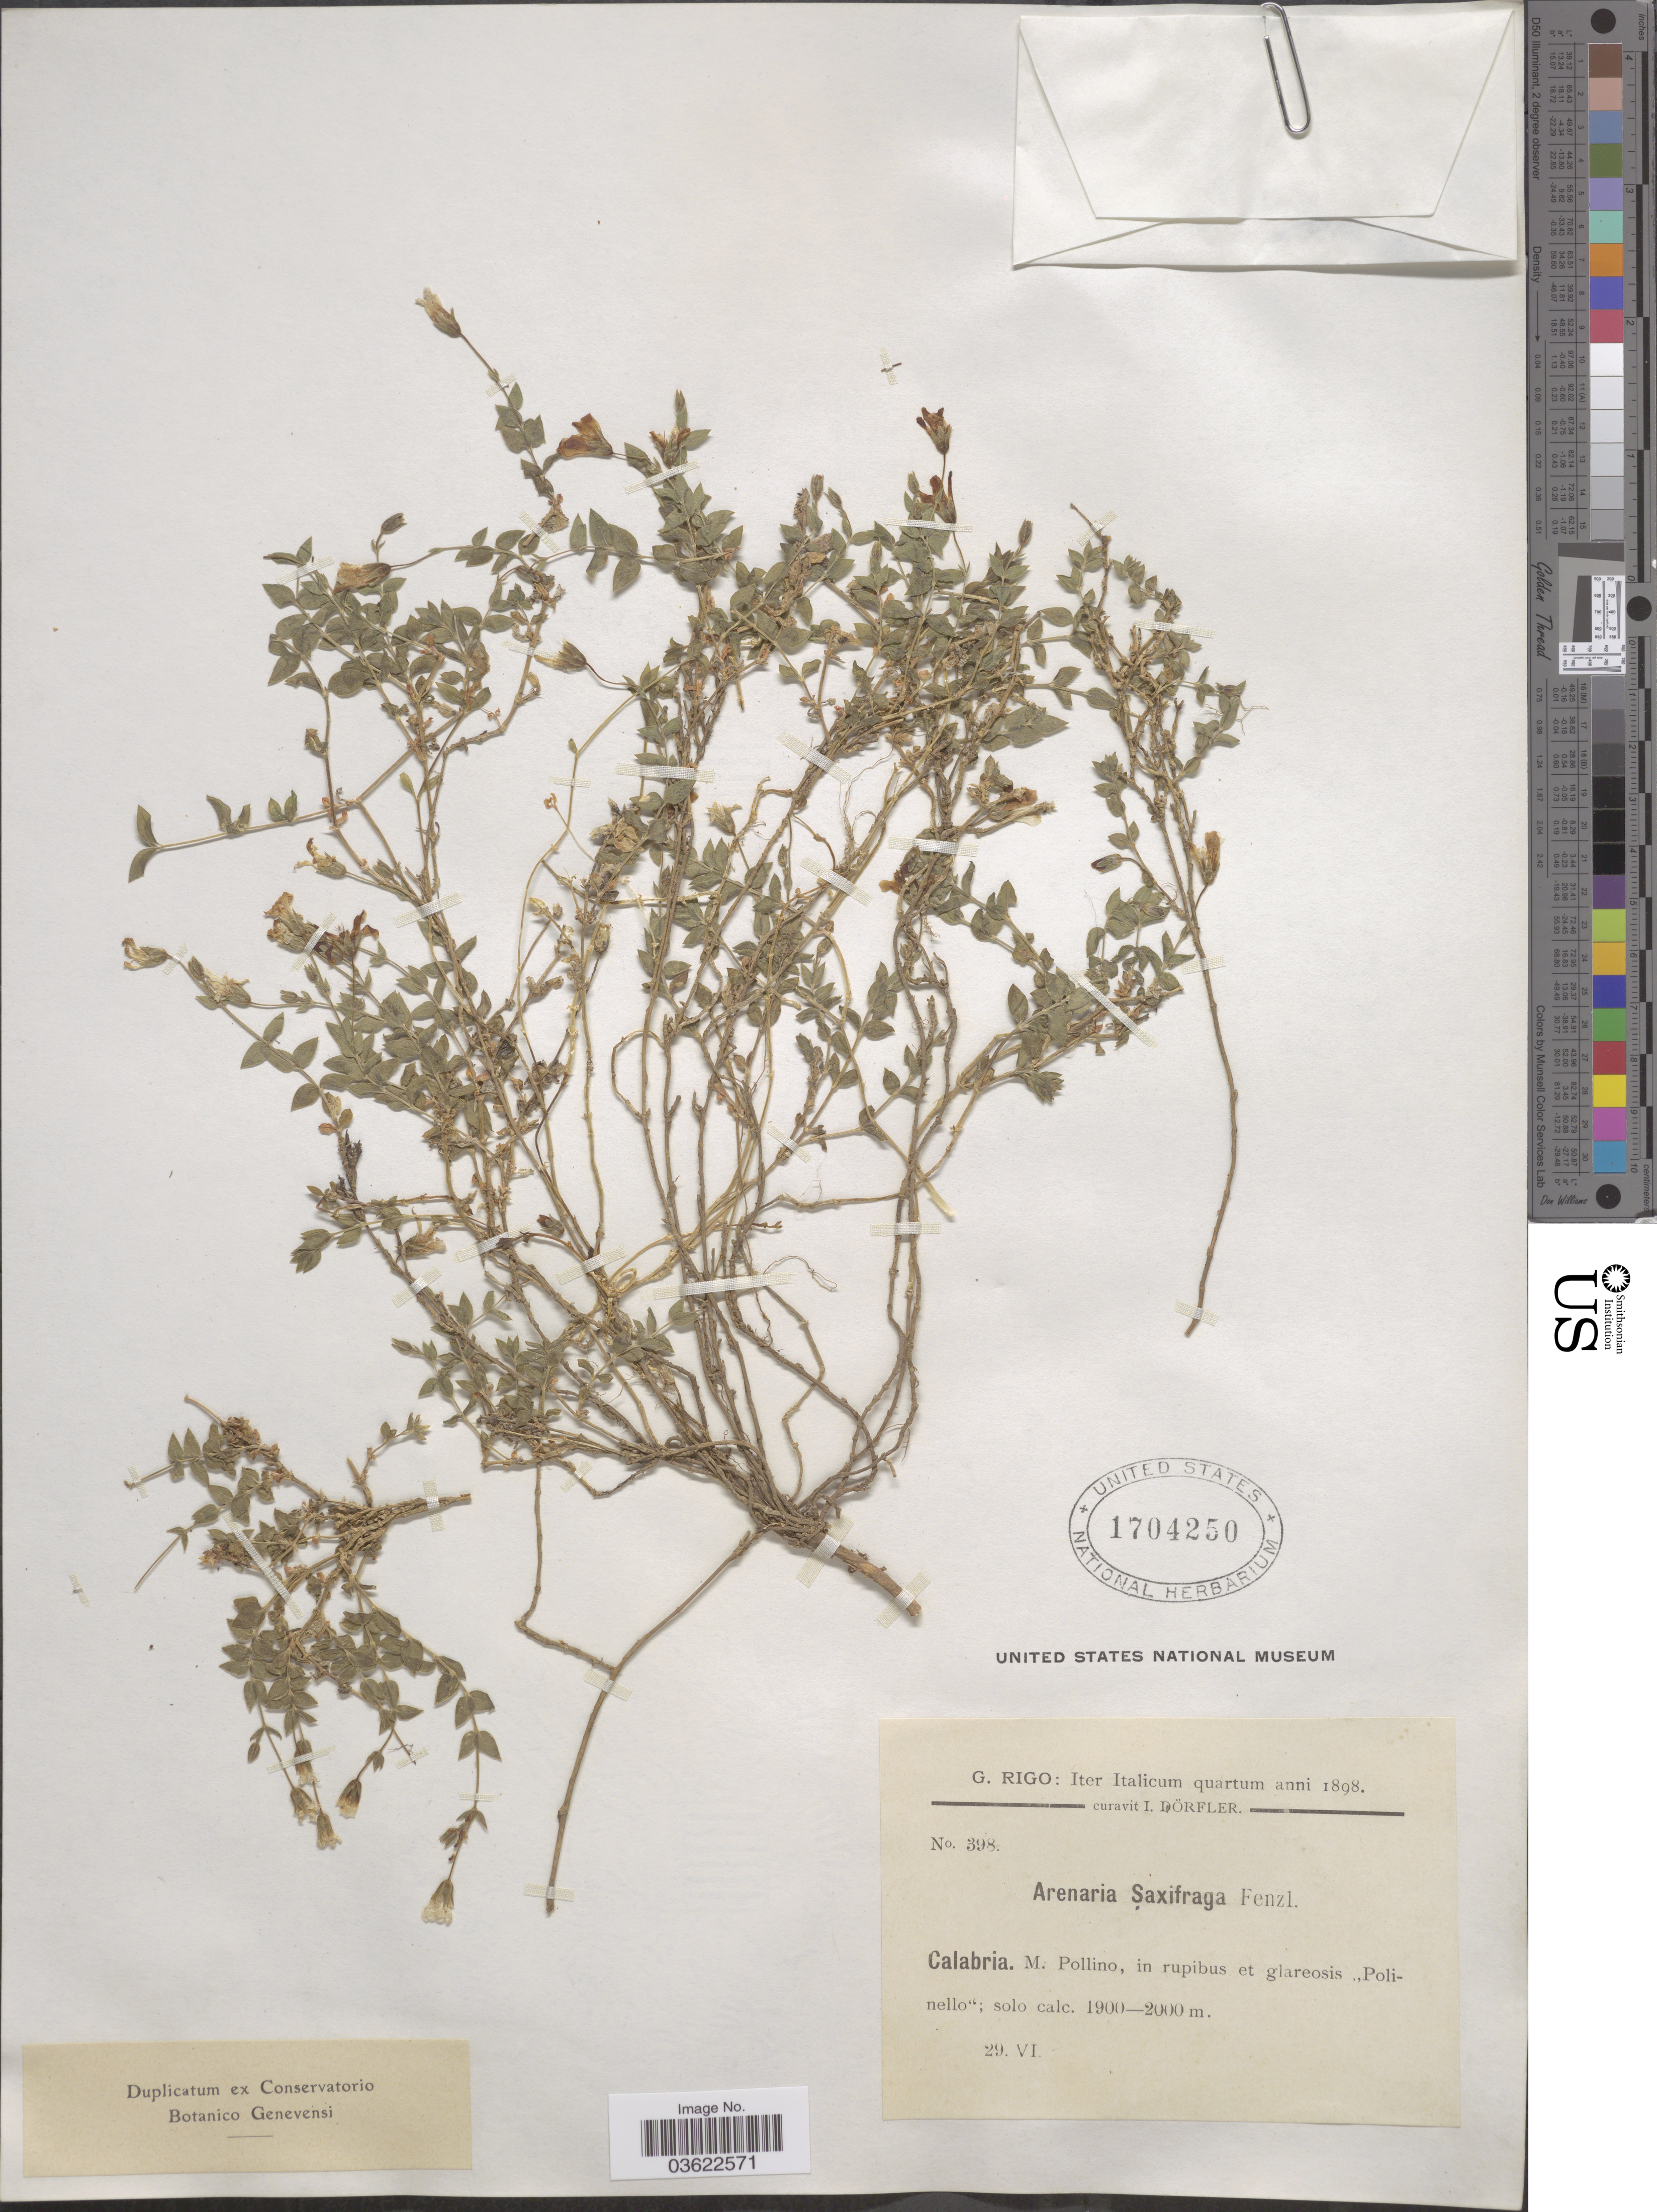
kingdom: Plantae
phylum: Tracheophyta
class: Magnoliopsida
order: Caryophyllales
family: Caryophyllaceae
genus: Arenaria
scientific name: Arenaria bertolonii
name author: Fiori & Paol.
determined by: Strong, Mark T., (BOT), Smithsonian Institution - National Museum of Natural History (UNITED STATES)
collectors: G. Rigo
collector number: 398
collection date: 1898-06-29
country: Italy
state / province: Calabria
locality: M. Pollino, in rupibus et glareosis "Polinello".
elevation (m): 1900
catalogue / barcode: US 1704250